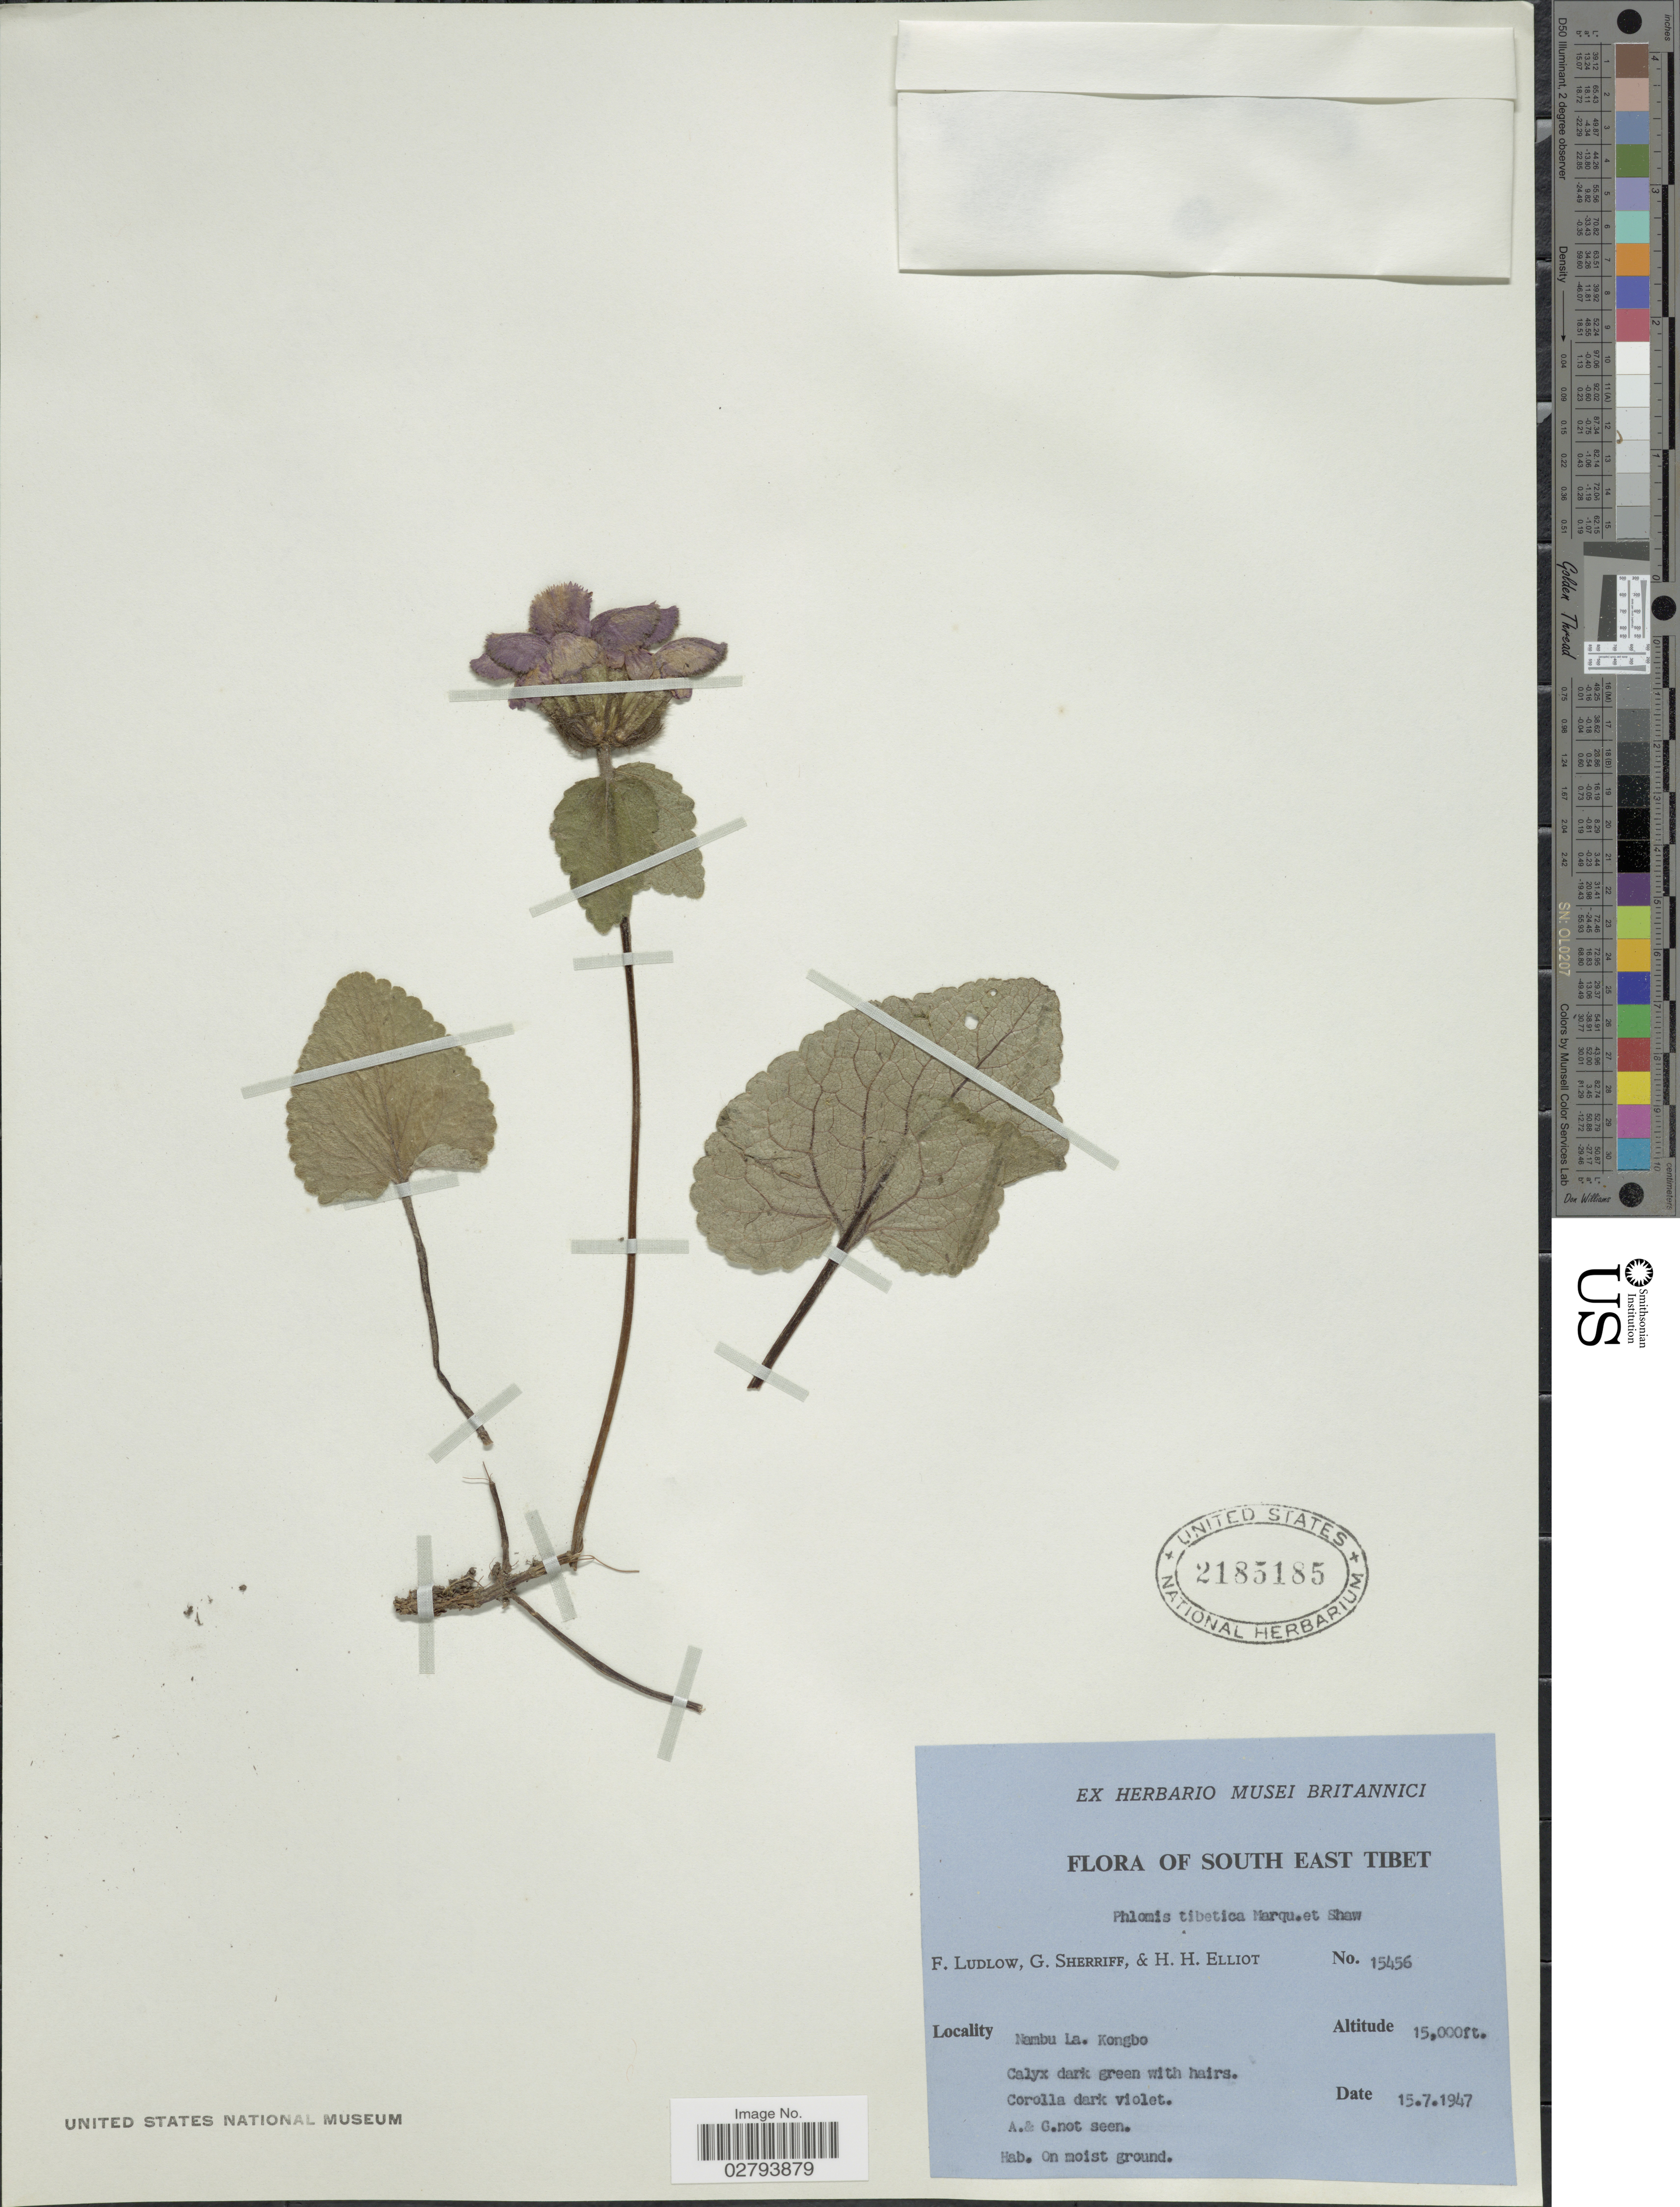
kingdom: Plantae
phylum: Tracheophyta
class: Magnoliopsida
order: Lamiales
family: Lamiaceae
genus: Phlomoides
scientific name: Phlomoides tibetica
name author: (C. Marquand & Airy Shaw) Kamelin & Makhm.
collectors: F. Ludlow, G. Sherriff & H. H. Elliot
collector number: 15456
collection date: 1947-07-15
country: China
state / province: Xizang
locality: South East Tibet, Nmabu La. Kongbo.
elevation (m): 4572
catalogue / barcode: US 2185185